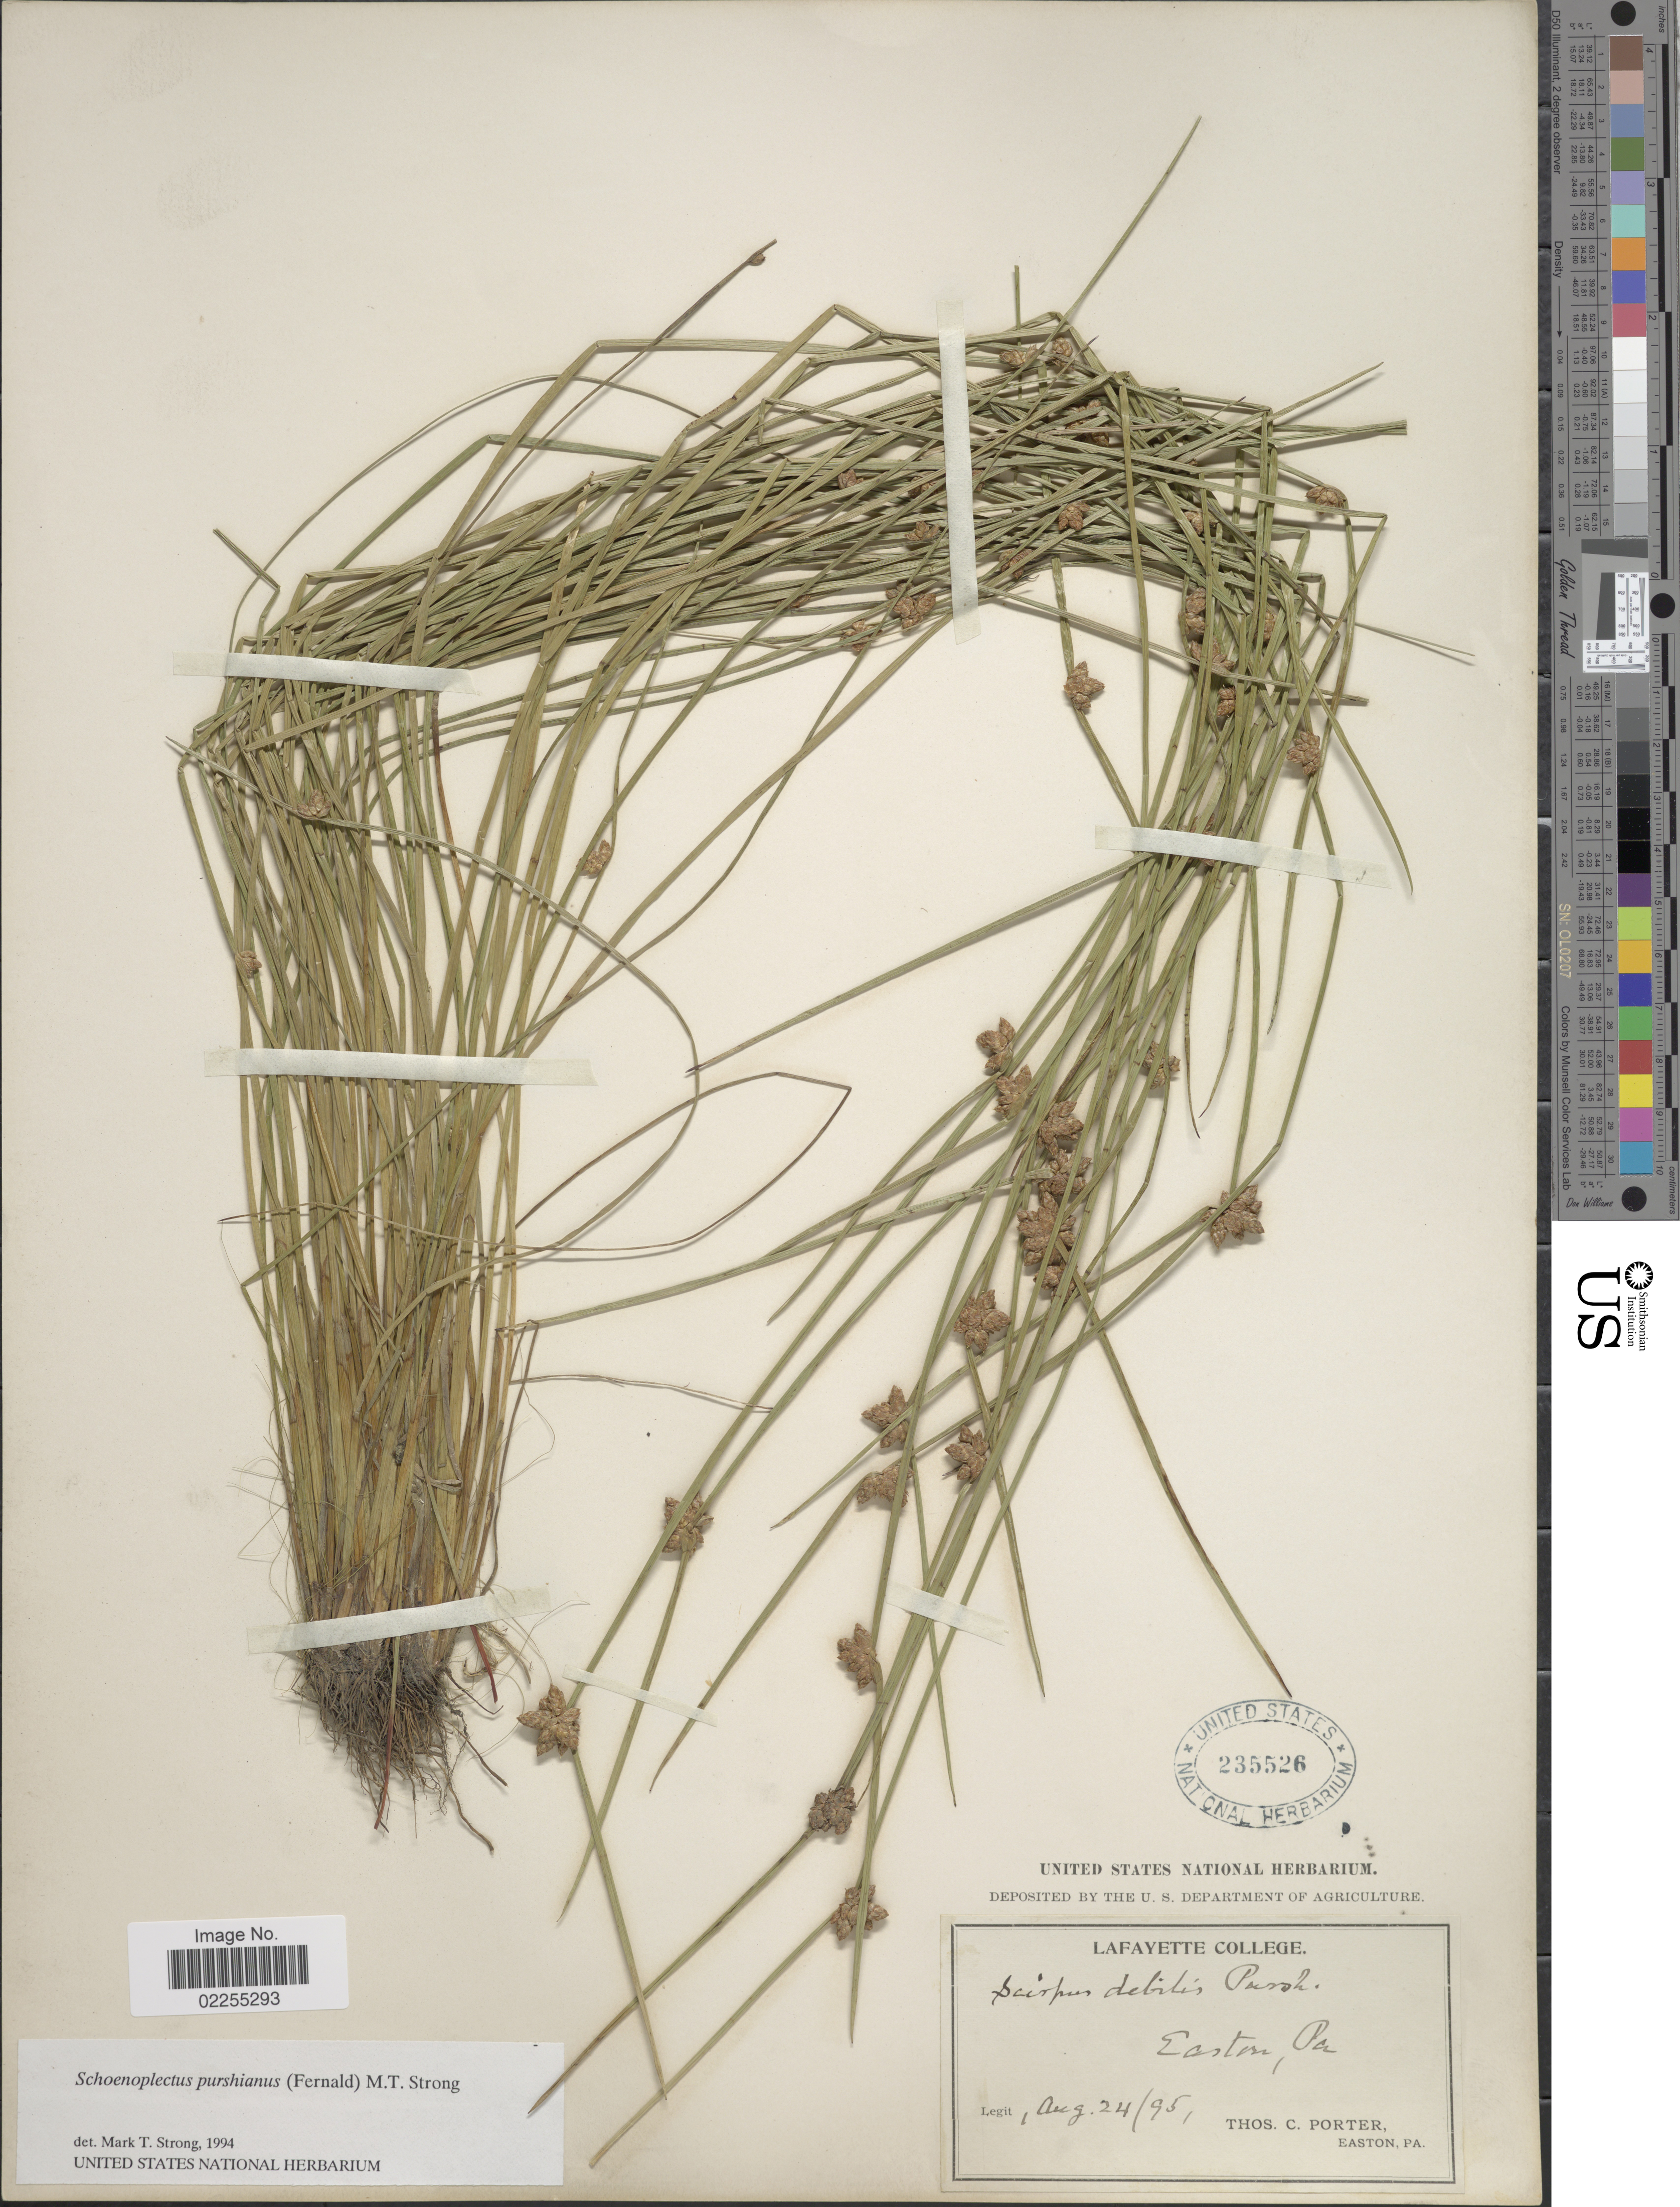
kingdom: Plantae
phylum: Tracheophyta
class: Liliopsida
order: Poales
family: Cyperaceae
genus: Schoenoplectus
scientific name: Schoenoplectus purshianus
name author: (Fernald) M.T. Strong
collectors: T. Porter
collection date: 1895-08-24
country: United States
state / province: Pennsylvania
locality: Easton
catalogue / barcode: US 235526